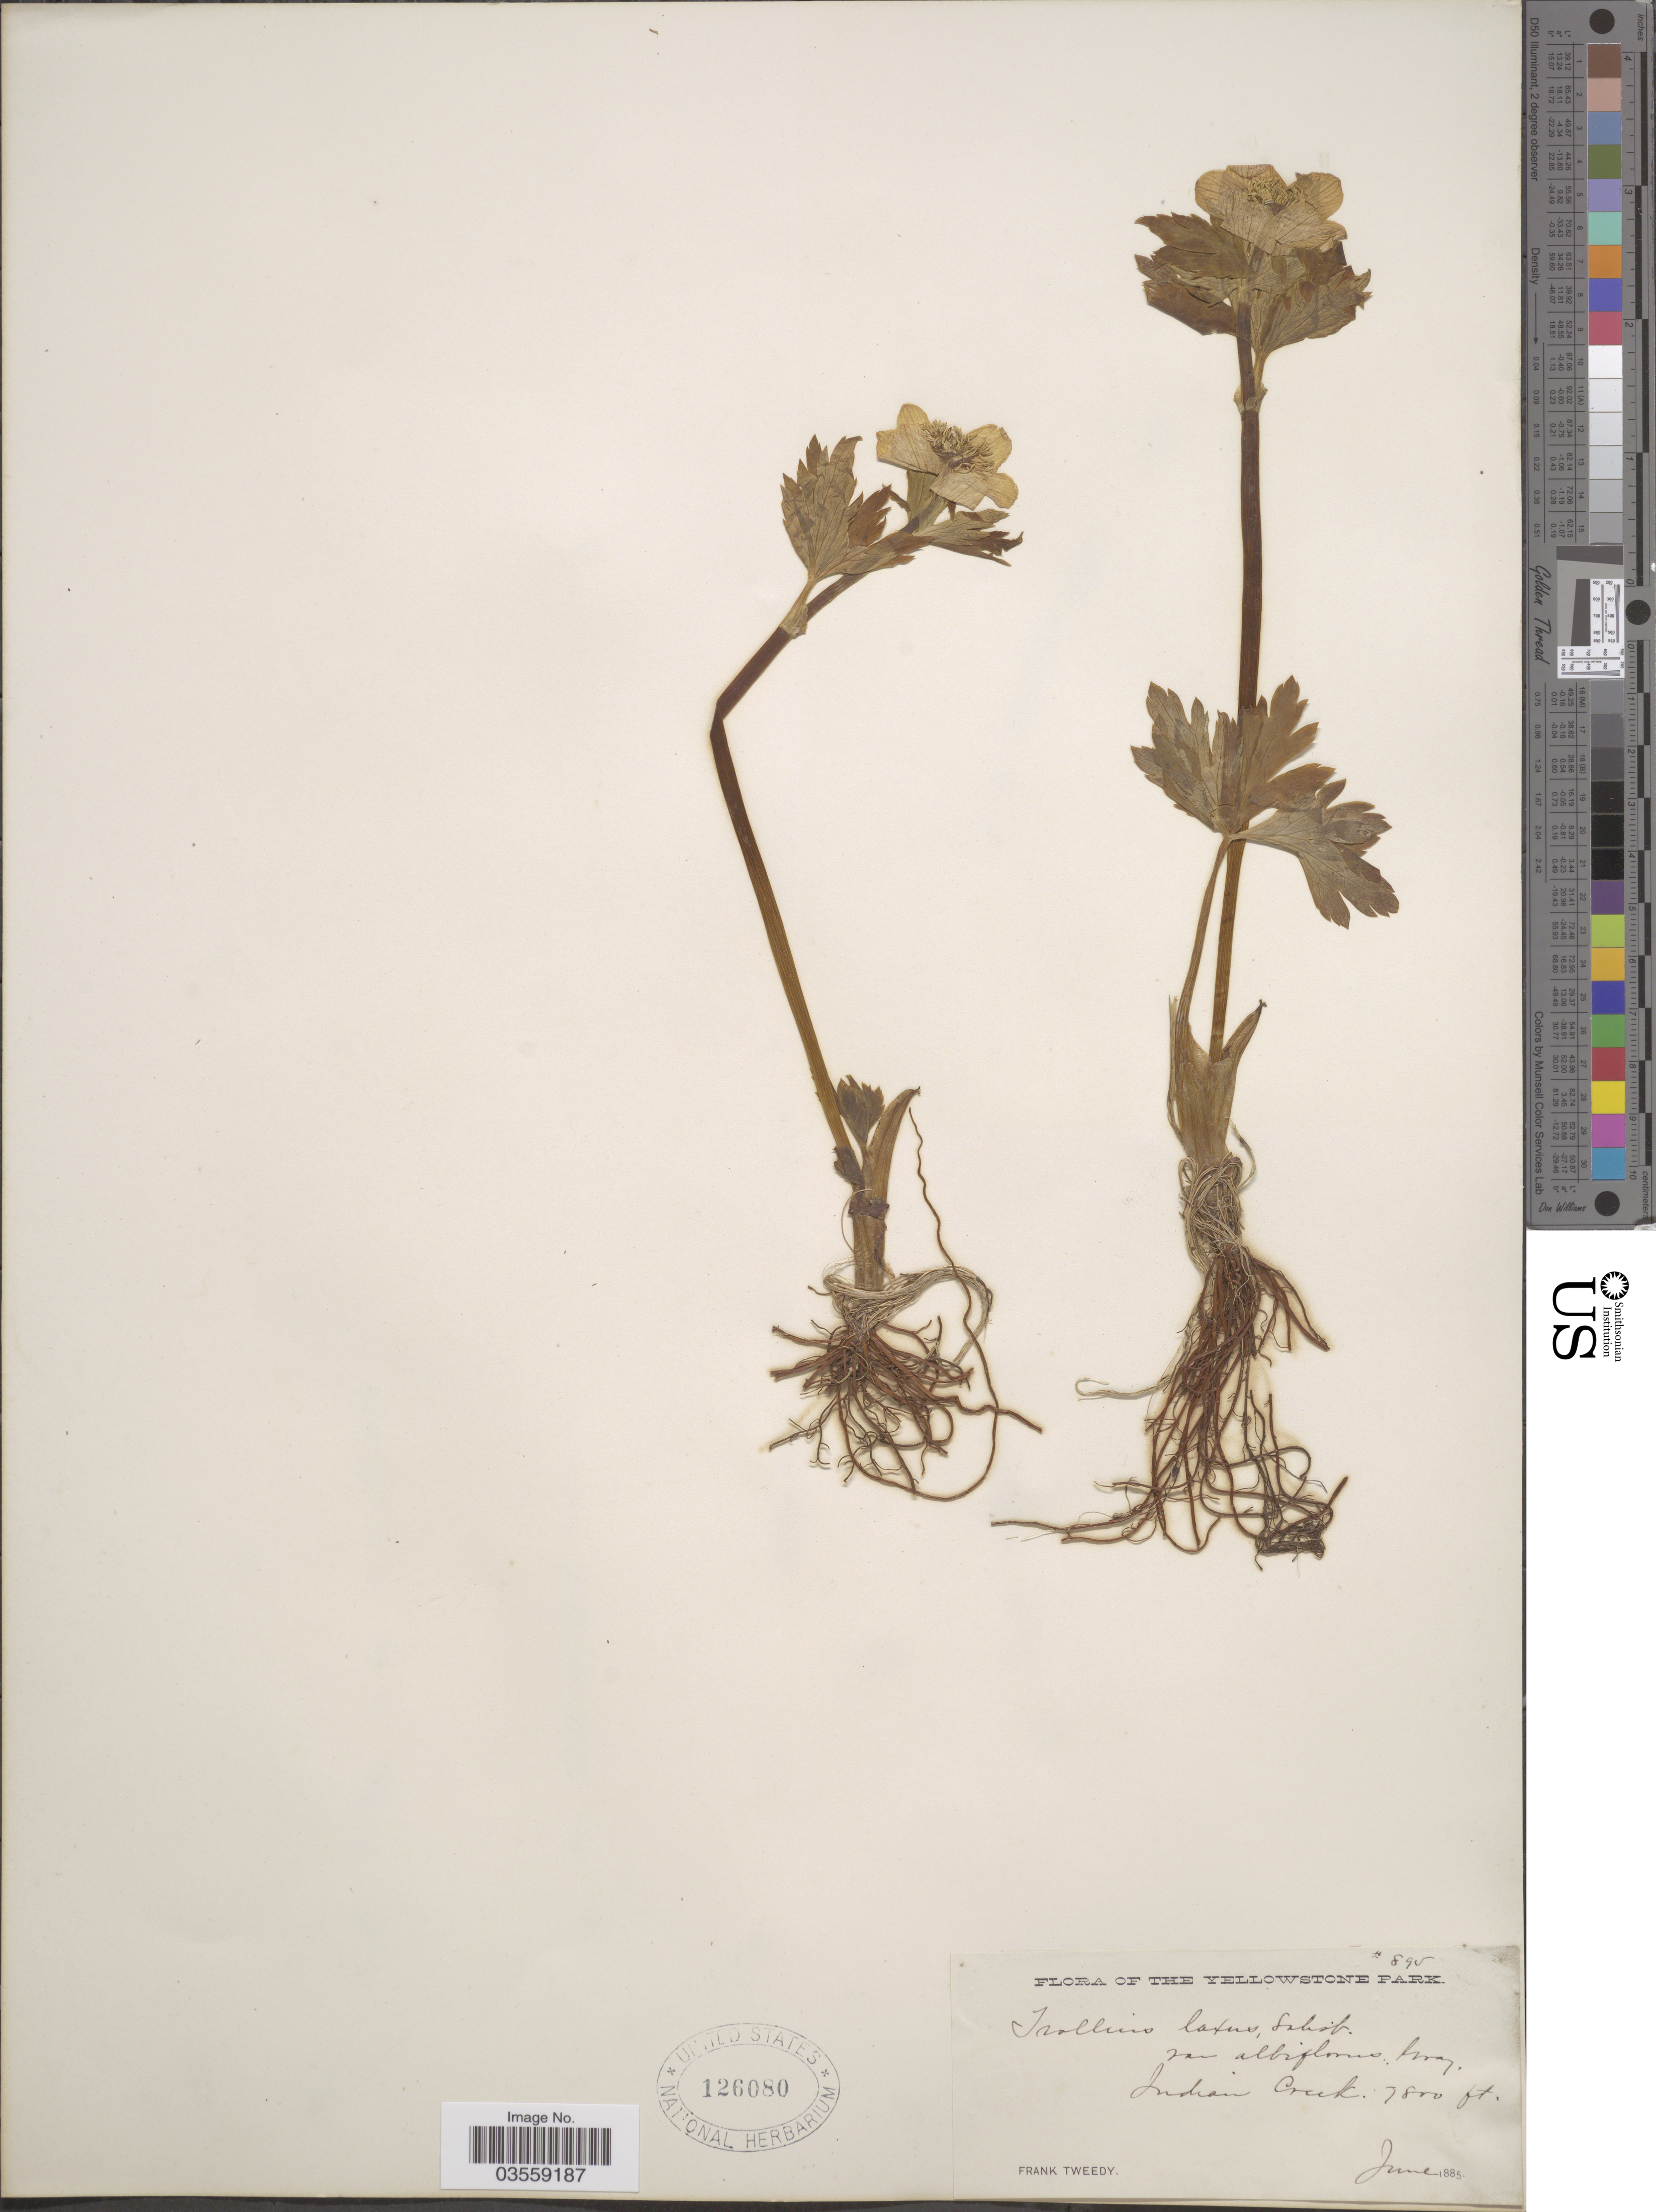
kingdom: Plantae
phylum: Tracheophyta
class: Magnoliopsida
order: Ranunculales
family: Ranunculaceae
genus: Trollius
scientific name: Trollius laxus var. albiflorus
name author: A. Gray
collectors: F. Tweedy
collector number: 895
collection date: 1885-06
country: United States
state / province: Wyoming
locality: The Yellowstone Park. Indian Creek.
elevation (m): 2377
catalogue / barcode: US 126080